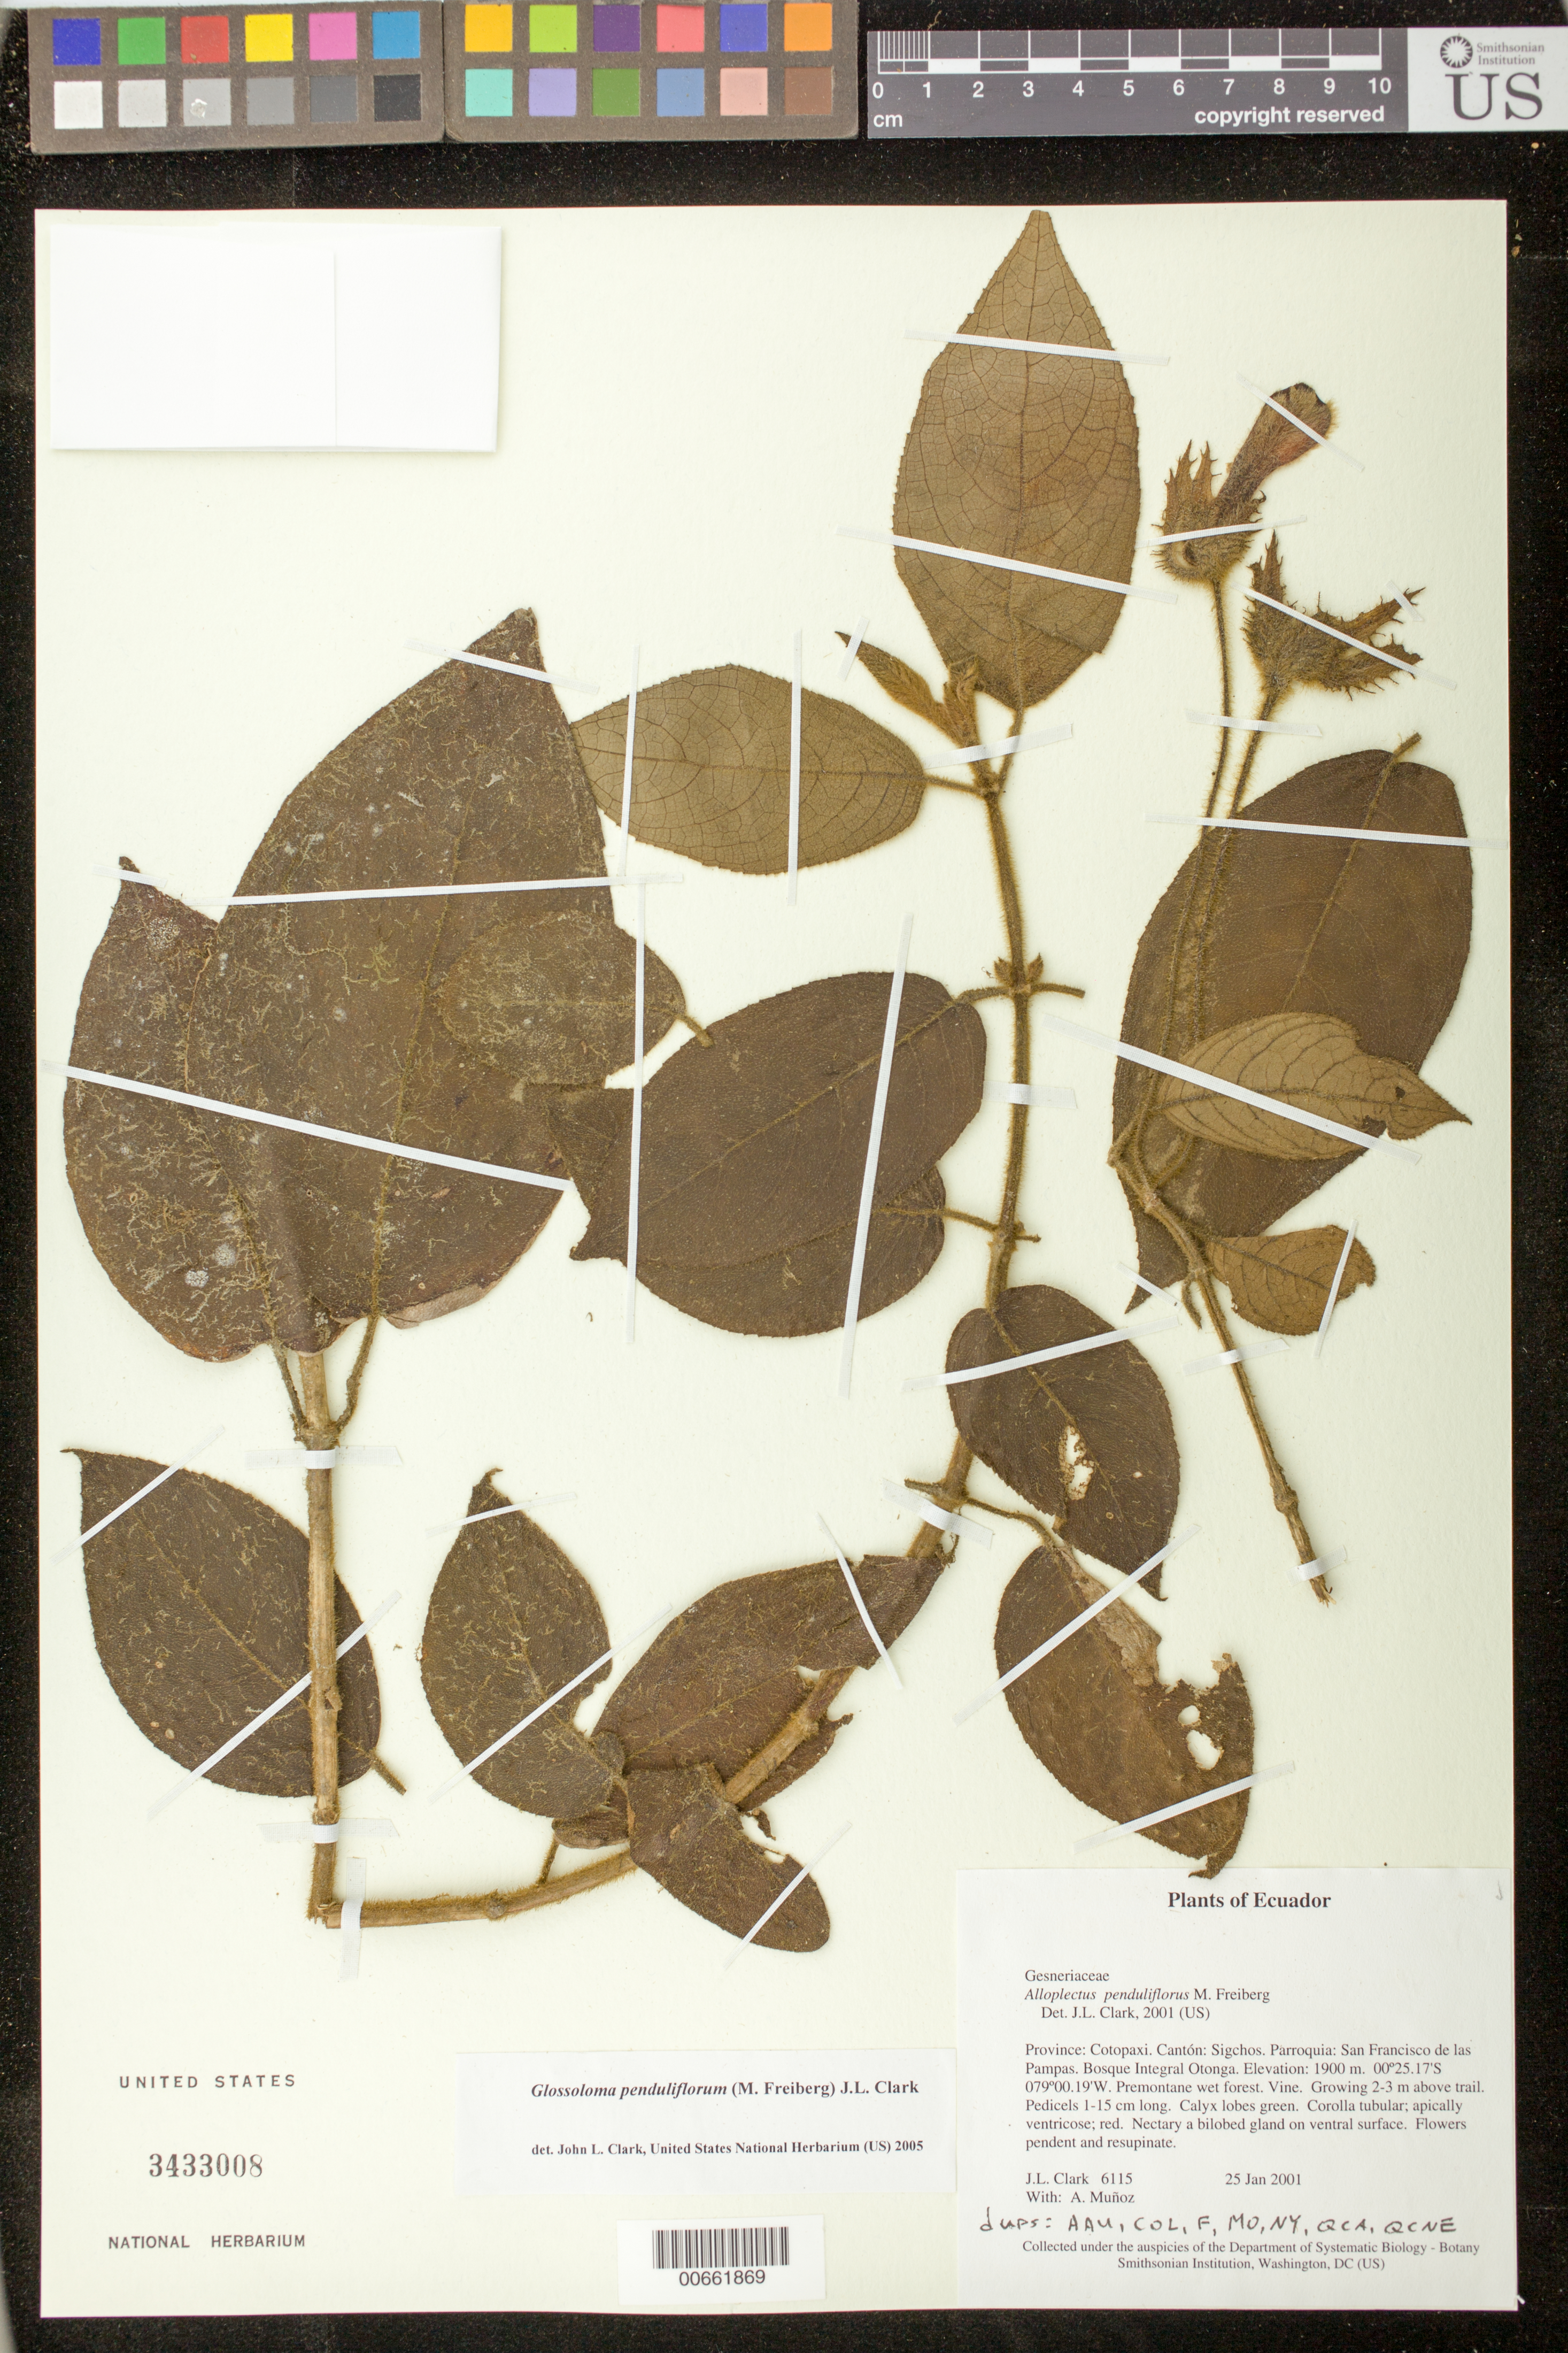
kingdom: Plantae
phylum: Tracheophyta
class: Magnoliopsida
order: Lamiales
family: Gesneriaceae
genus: Glossoloma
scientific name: Glossoloma penduliflorum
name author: (M. Freiberg) J.L. Clark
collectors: J. L. Clark & A. Muñoz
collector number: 6115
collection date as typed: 25 Jan 2001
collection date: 2001-01-25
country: Ecuador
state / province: Cotopaxi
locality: Cantón: Sigchos. Parroquia: San Francisco de las Pampas. Bosque Integral Otonga.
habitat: Premontane wet forest.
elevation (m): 1900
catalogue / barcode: US 3433008